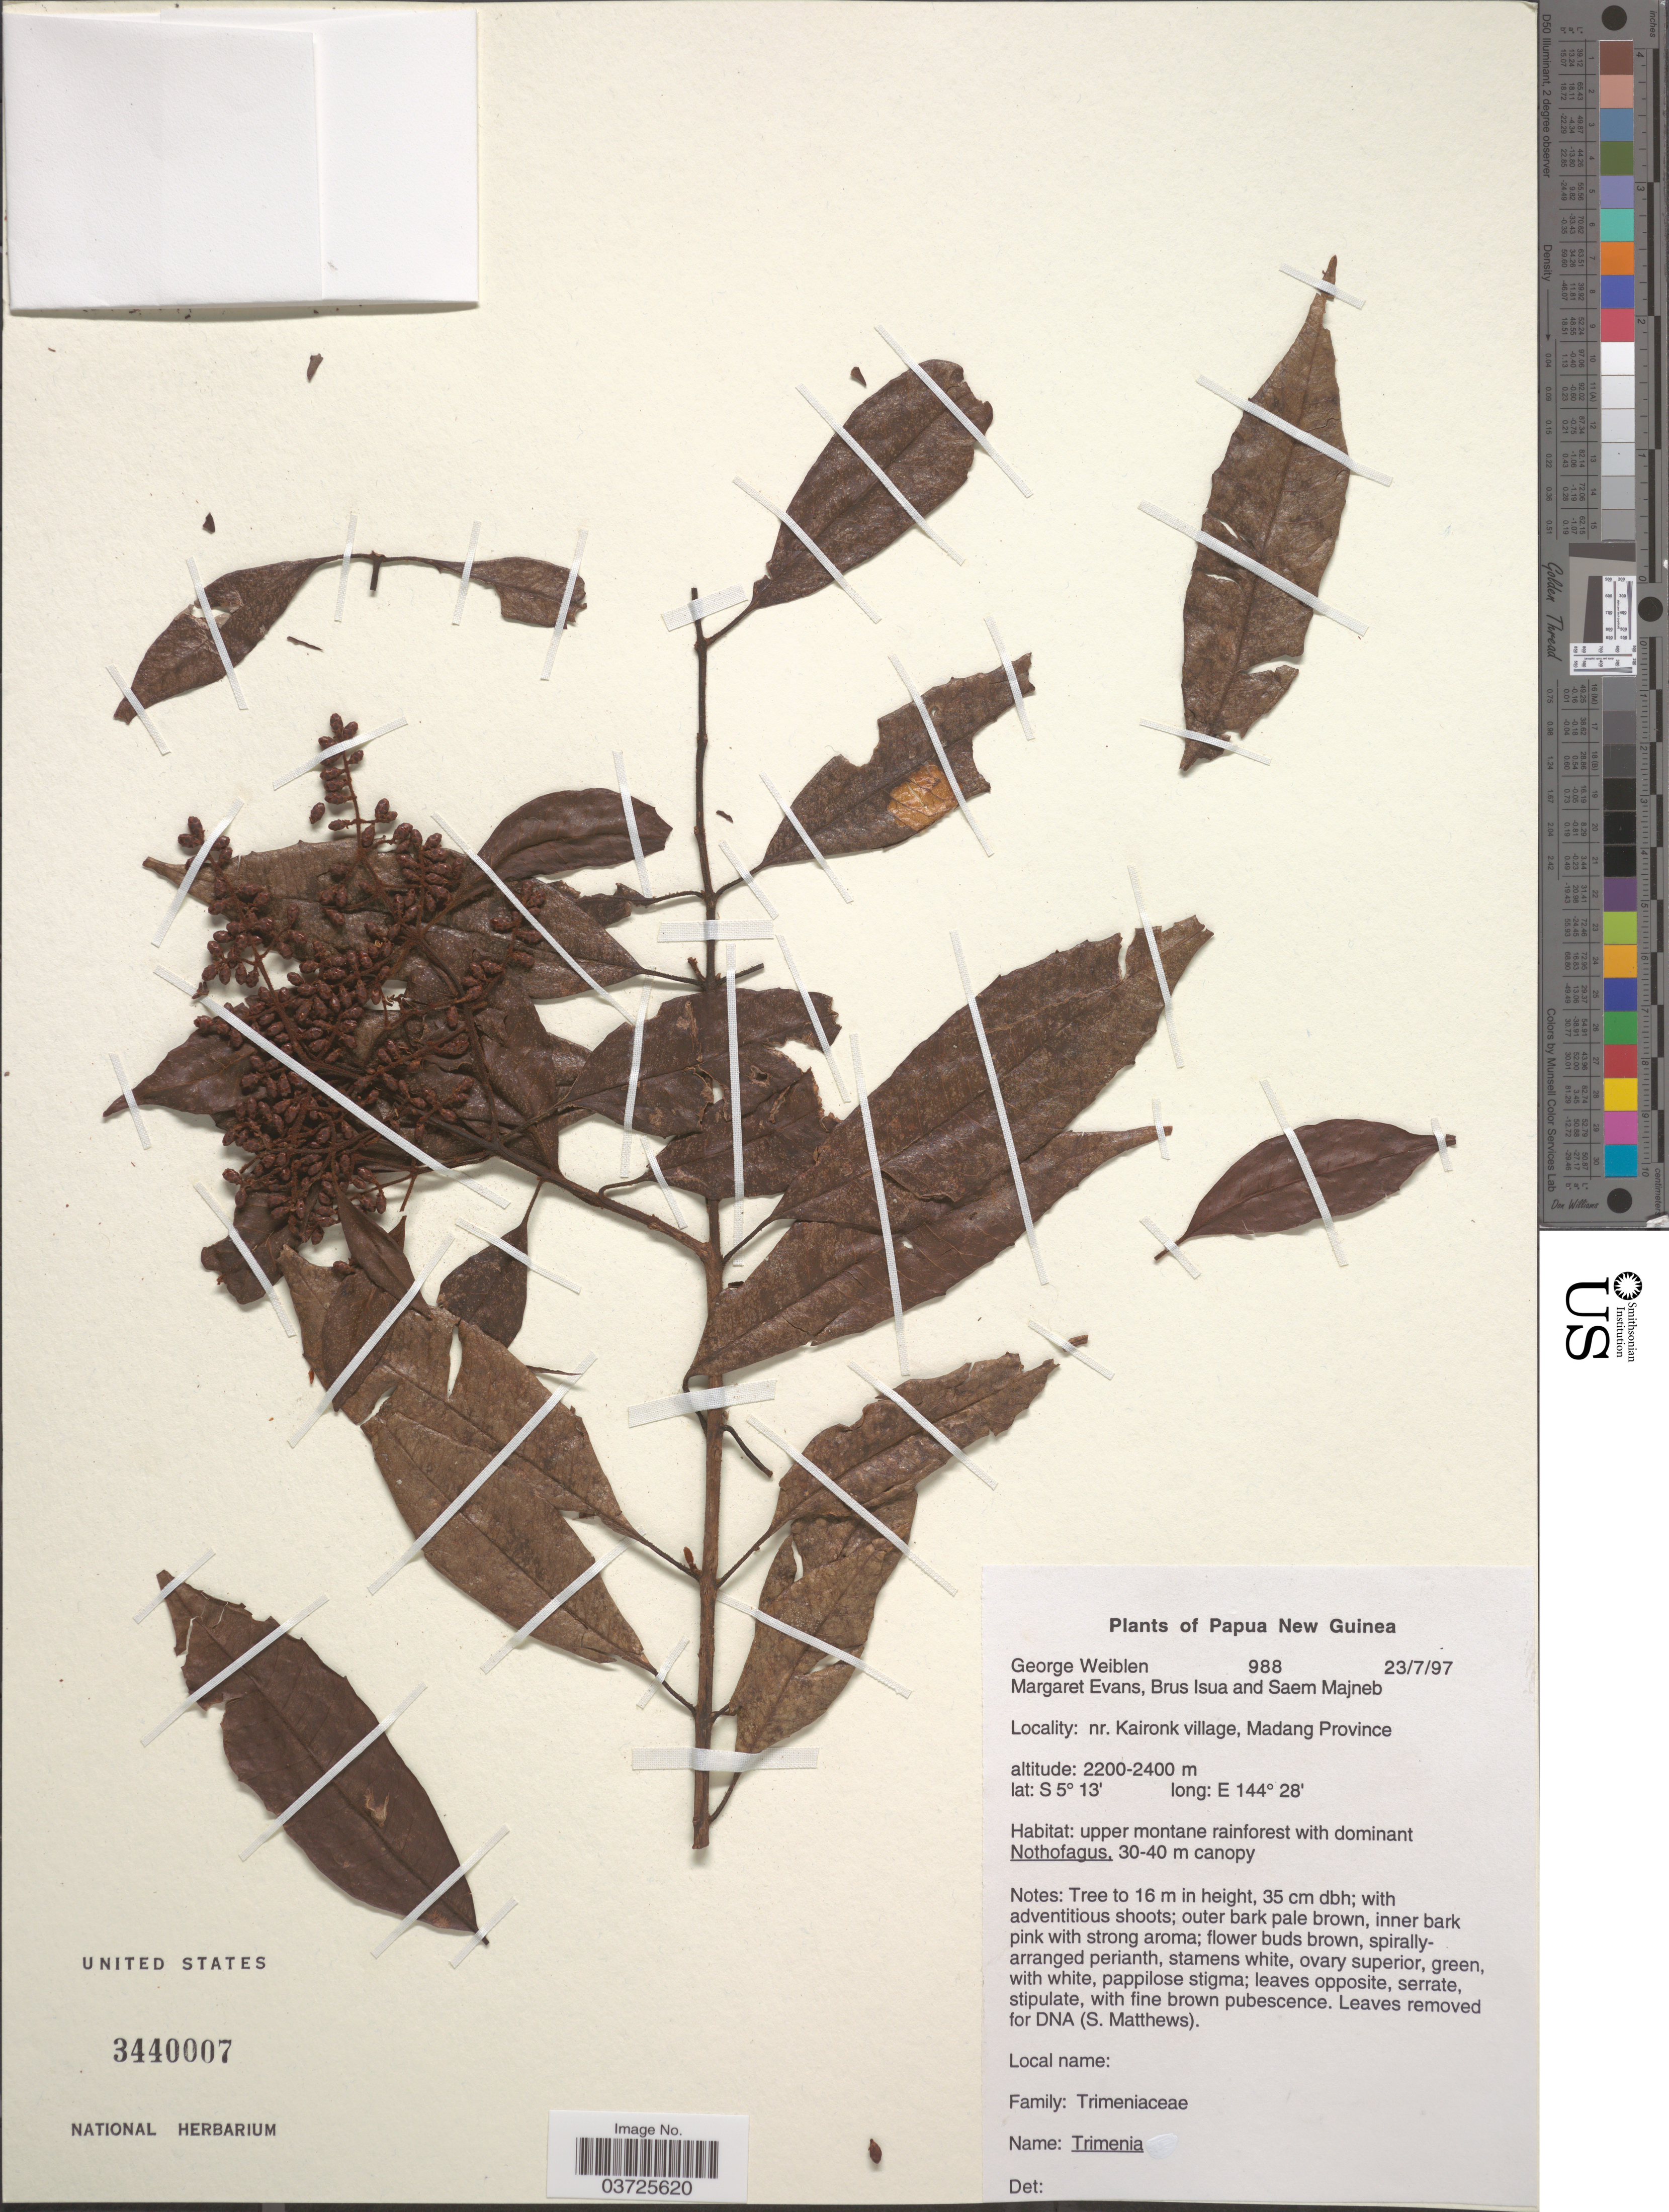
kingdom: Plantae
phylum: Tracheophyta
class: Magnoliopsida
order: Austrobaileyales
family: Trimeniaceae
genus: Trimenia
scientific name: Trimenia sp.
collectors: G. D. Weiblen, M. Evans, B. Isua & S. Majneb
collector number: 988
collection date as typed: Transcribed d/m/y: 23/7/97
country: Papua New Guinea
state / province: Madang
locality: Nr. Kaironk village, Madang Province.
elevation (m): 2200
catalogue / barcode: US 3440007